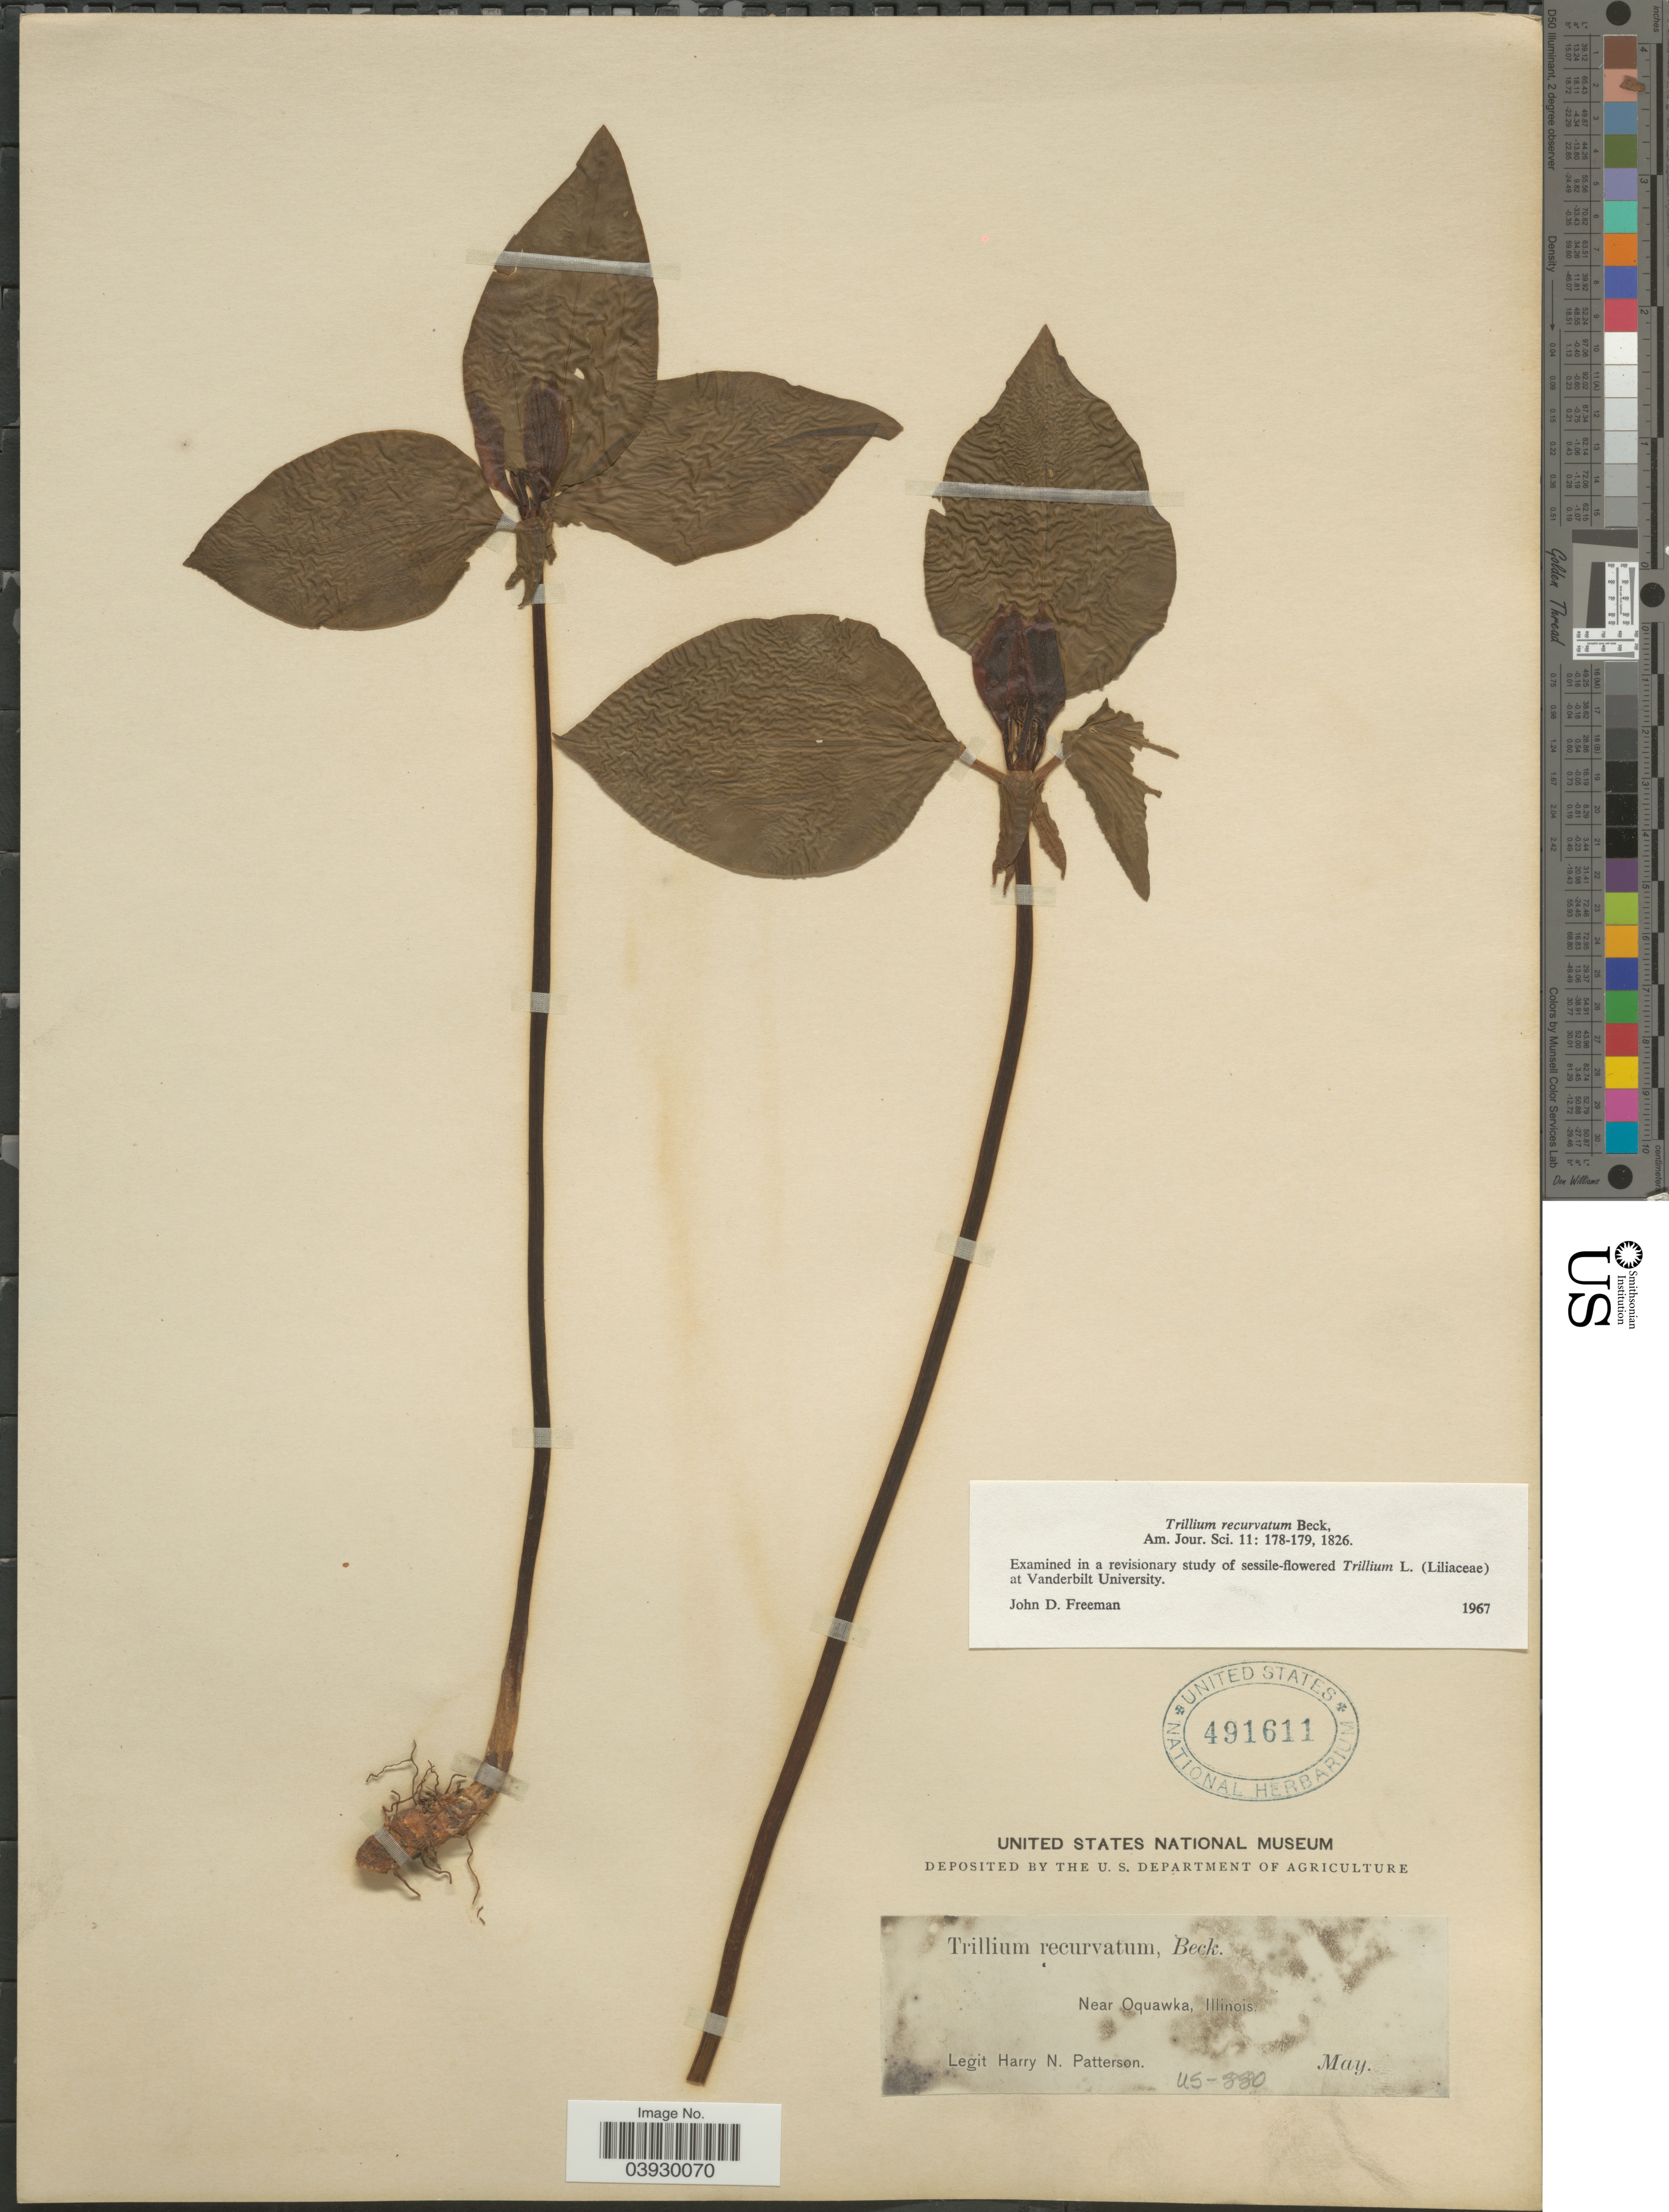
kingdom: Plantae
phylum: Tracheophyta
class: Liliopsida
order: Liliales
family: Melanthiaceae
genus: Trillium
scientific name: Trillium recurvatum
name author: L.C. Beck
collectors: H. N. Patterson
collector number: US-880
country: United States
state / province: Illinois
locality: Near Oquawka.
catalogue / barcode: US 491611